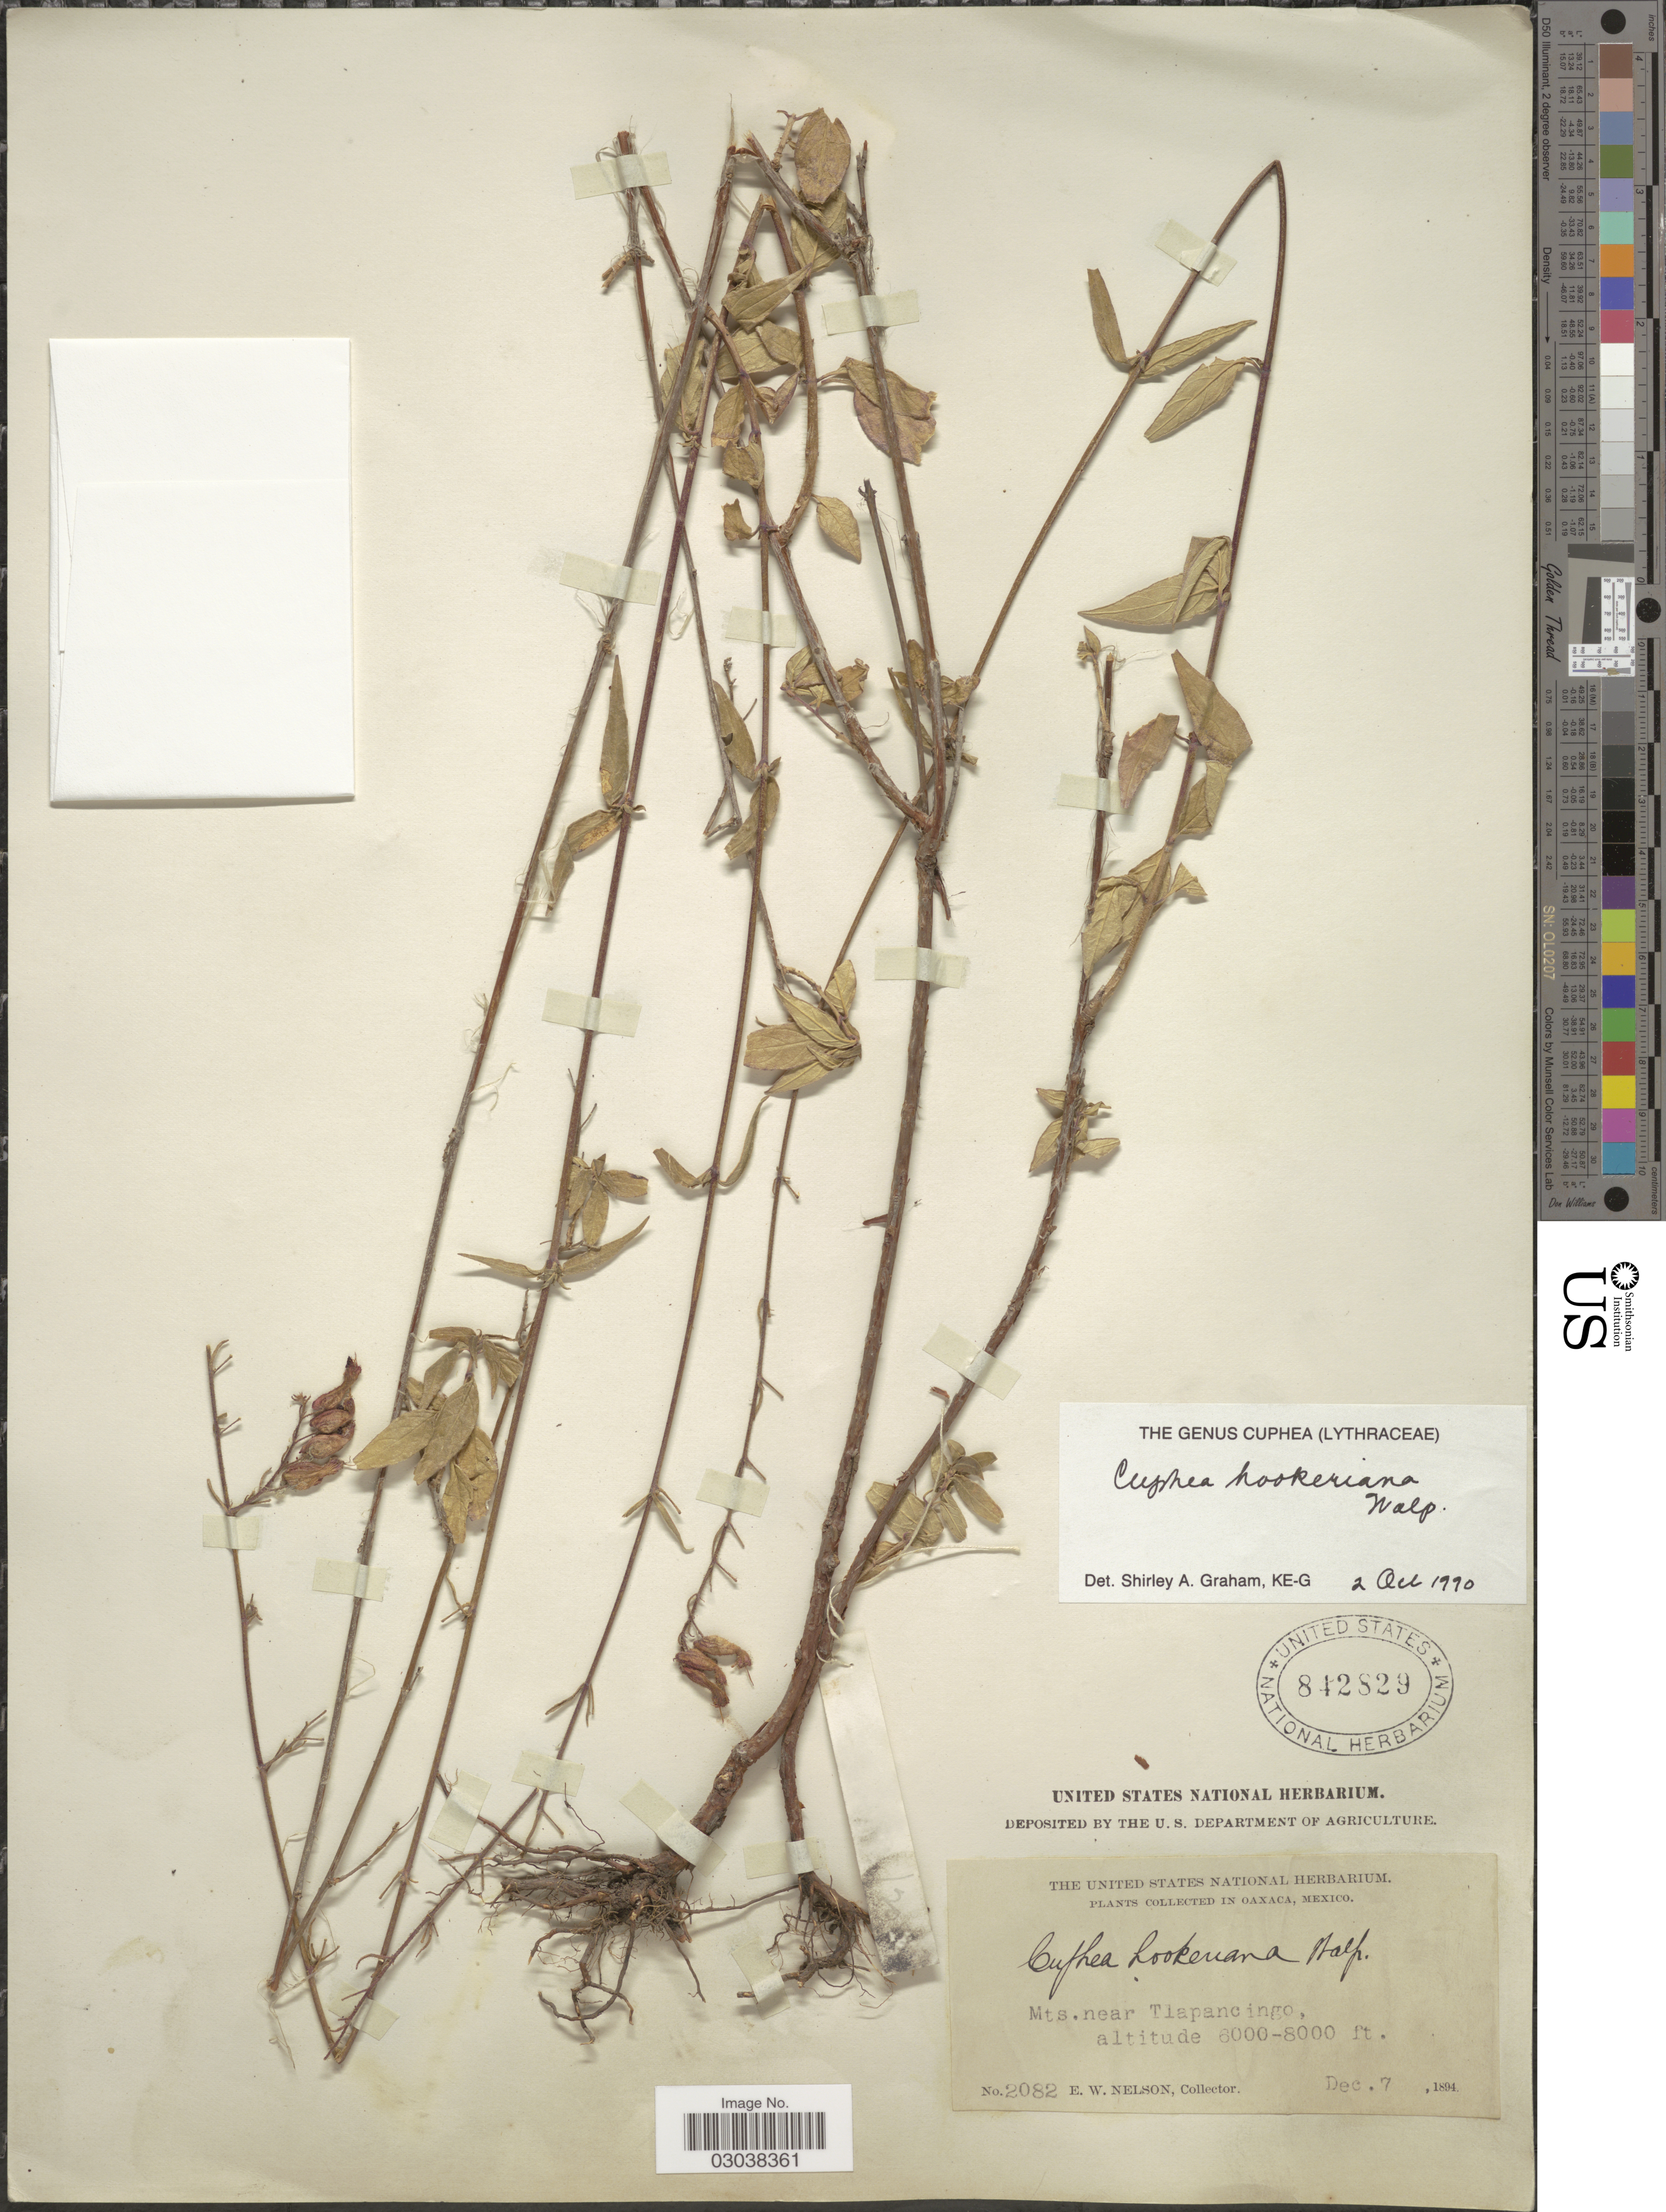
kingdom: Plantae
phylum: Tracheophyta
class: Magnoliopsida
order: Myrtales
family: Lythraceae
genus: Cuphea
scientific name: Cuphea hookeriana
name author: Walp.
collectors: E. W. Nelson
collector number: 2082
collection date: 1894-12-07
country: Mexico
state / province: Oaxaca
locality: Mts. near Tlapancingo.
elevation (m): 1829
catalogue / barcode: US 842829